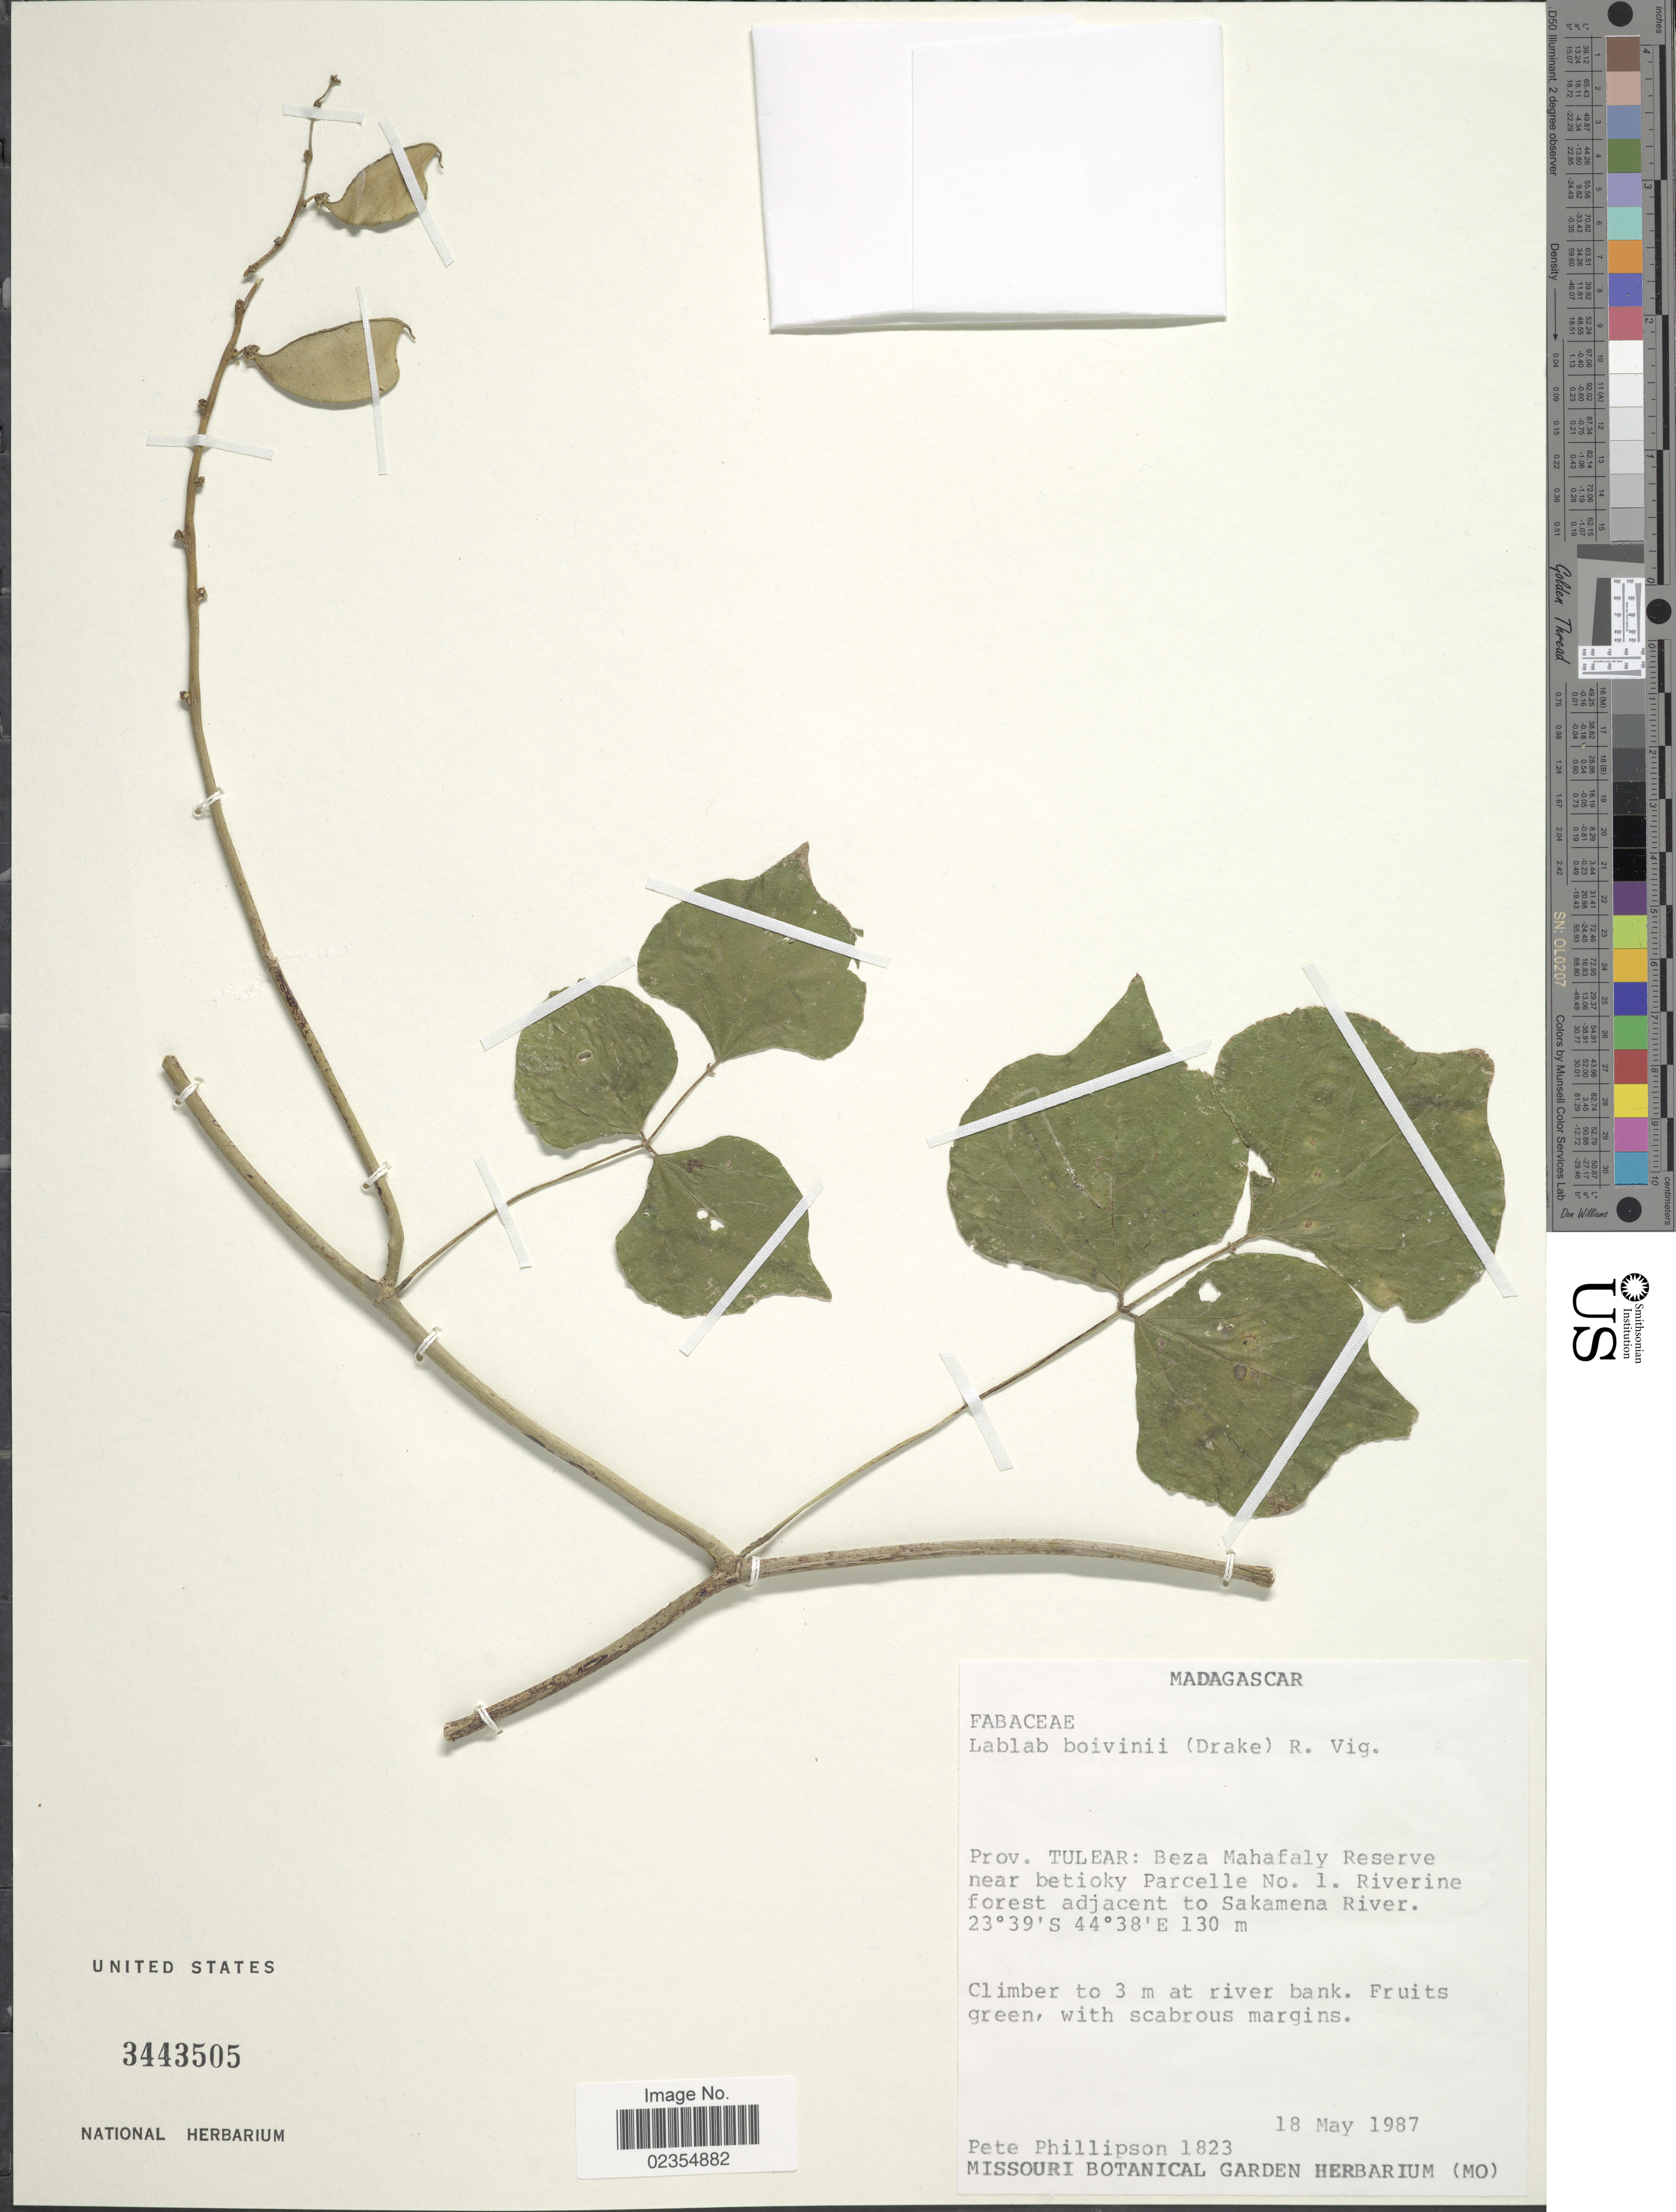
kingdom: Plantae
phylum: Tracheophyta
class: Magnoliopsida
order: Fabales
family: Fabaceae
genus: Lablab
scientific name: Lablab boivinii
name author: R. Vig.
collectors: P. B. Phillipson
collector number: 1823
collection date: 1987-05-18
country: Madagascar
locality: Beza Mahafaly Reserve near betioky Parcelle, riverine forest adjacent to Sakamena River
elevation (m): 130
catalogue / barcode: US 3443505